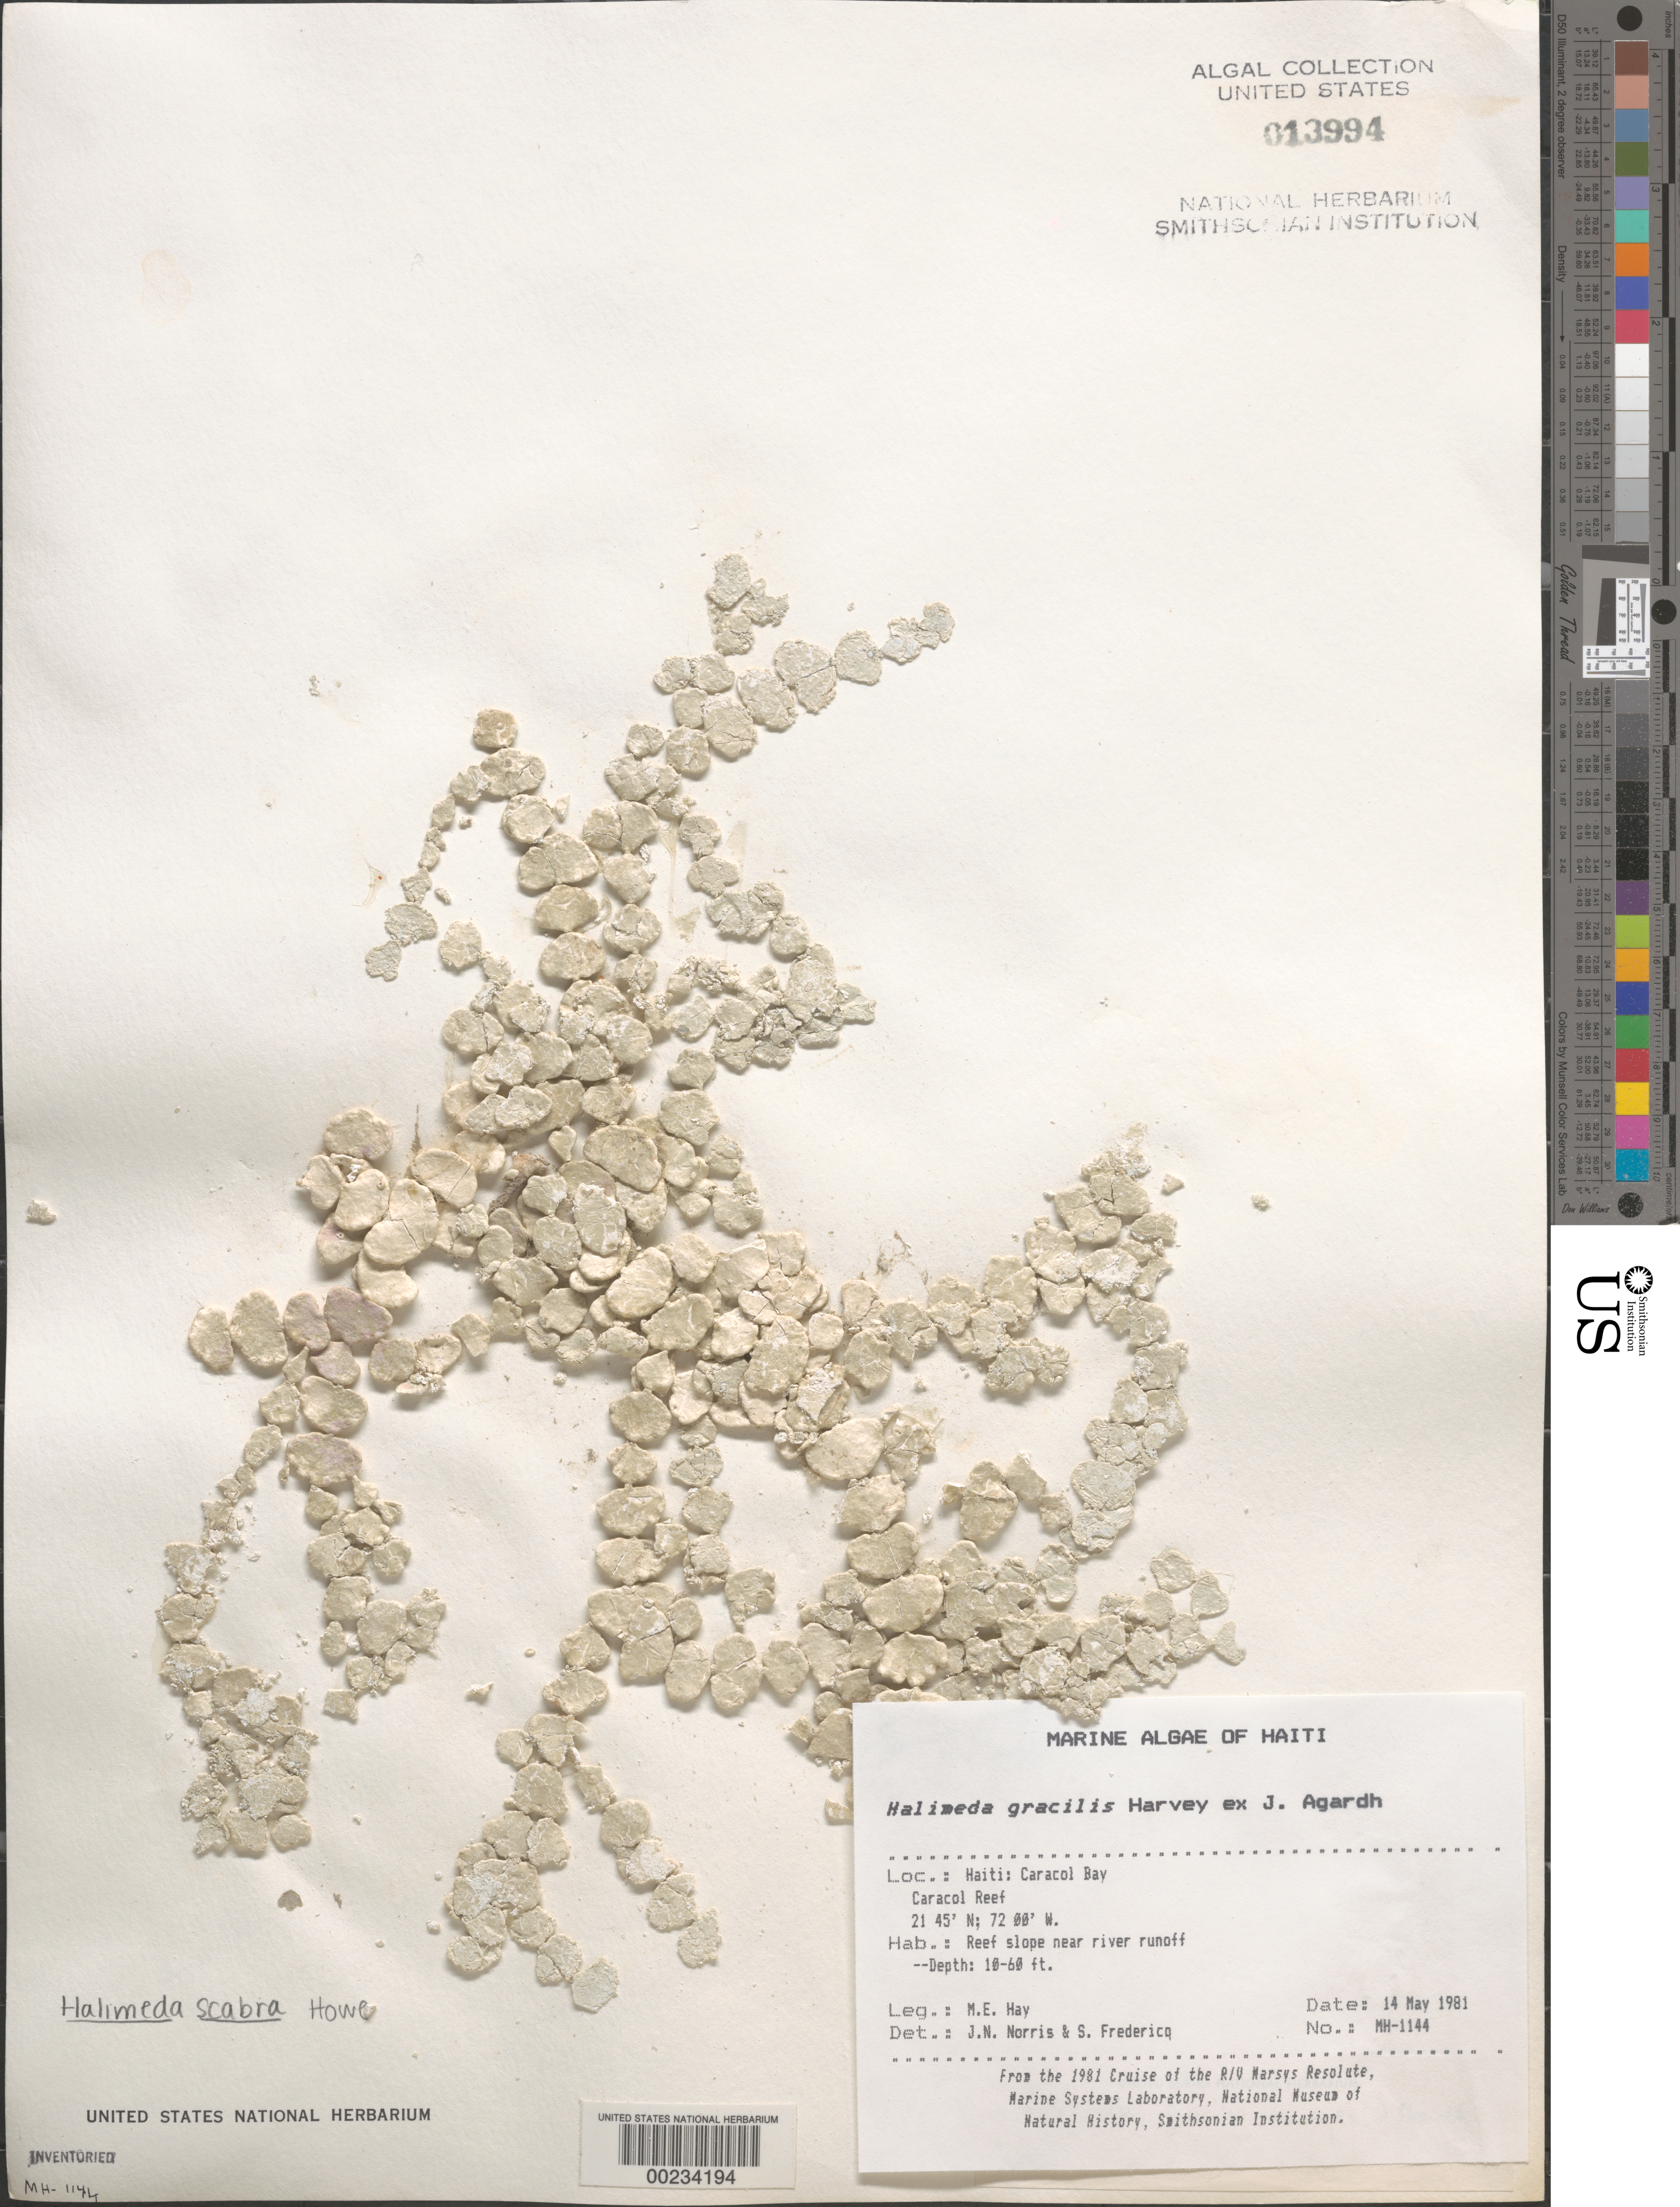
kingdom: Plantae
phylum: Chlorophyta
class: Ulvophyceae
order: Bryopsidales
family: Halimedaceae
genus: Halimeda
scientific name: Halimeda gracilis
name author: Harv. ex J. Agardh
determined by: Norris, J. N.; Fredericq, S.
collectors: M. E. Hay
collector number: MEH-1144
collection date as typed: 14 May 1981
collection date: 1981-05-14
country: Haiti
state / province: Nord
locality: Caracol Reef, Caracol Bay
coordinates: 21 45'N, 72 00'W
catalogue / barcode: US 13994